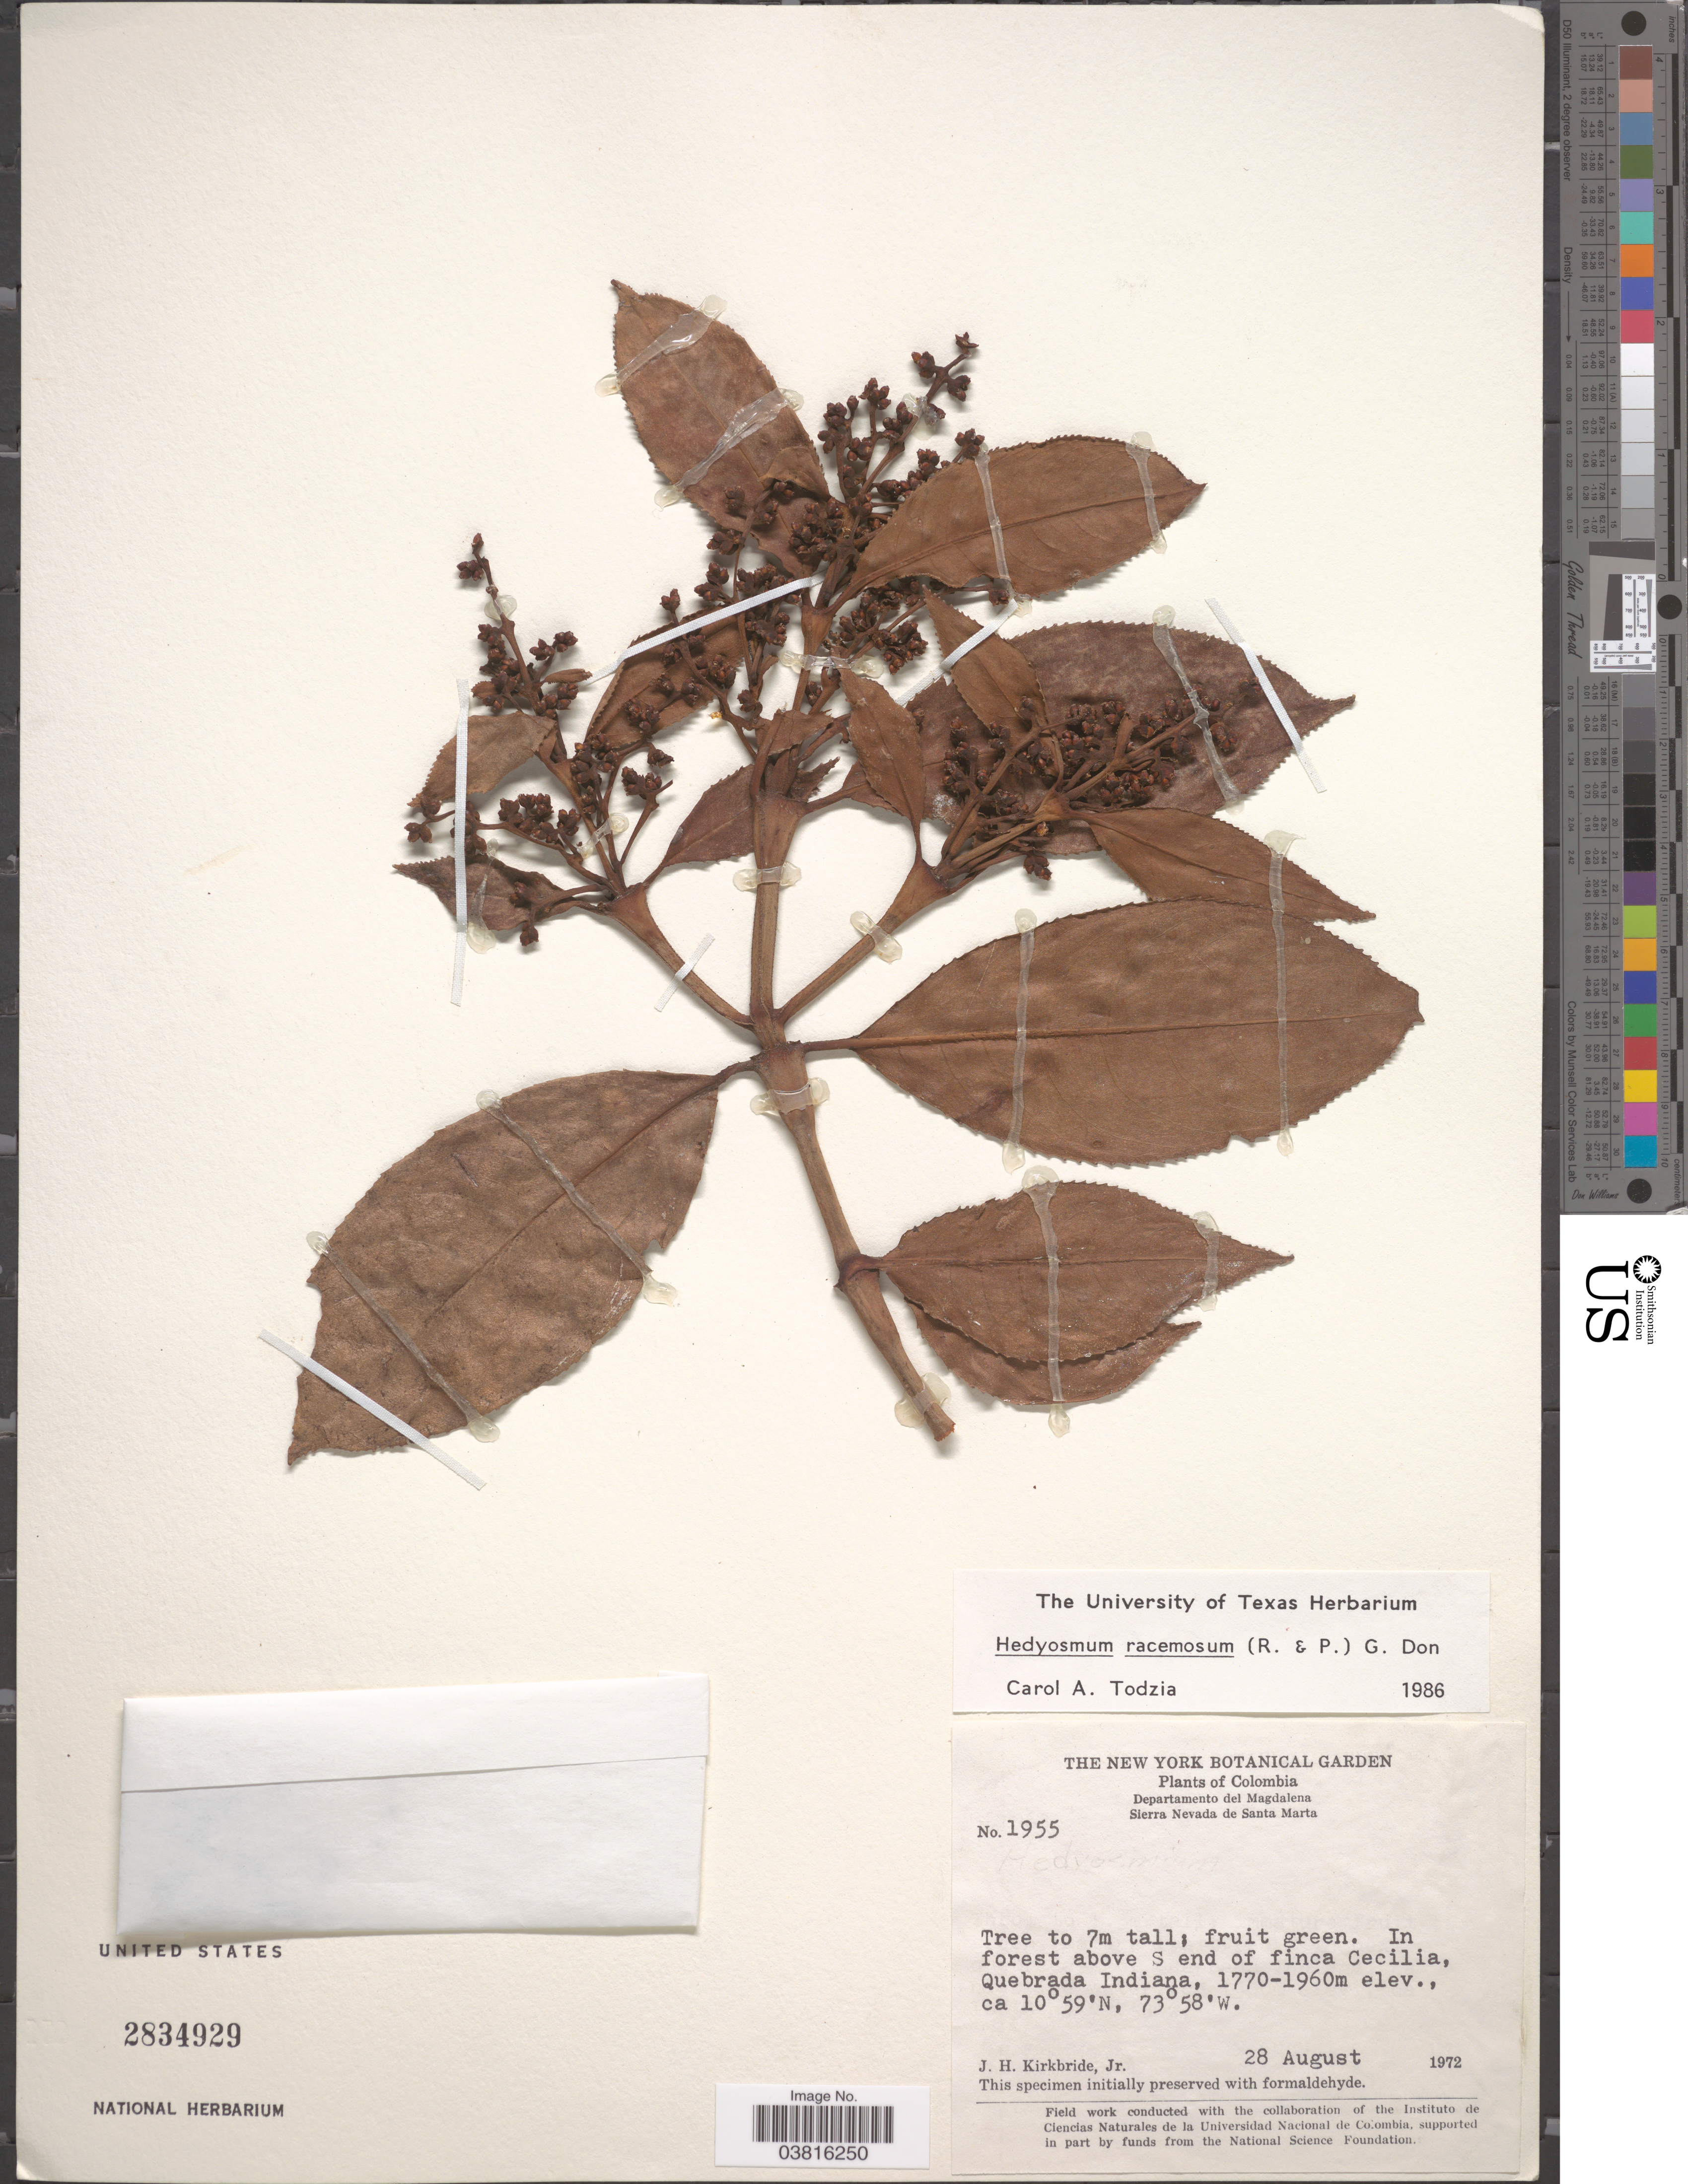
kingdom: Plantae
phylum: Tracheophyta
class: Magnoliopsida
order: Chloranthales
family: Chloranthaceae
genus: Hedyosmum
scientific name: Hedyosmum racemosum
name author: (Ruiz & Pav.) G. Don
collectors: J. H. Kirkbride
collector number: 1955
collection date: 1972-08-28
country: Colombia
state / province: Magdalena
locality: Departamento del Magdalena. Sierra Nevada de Santa Marta. In forest above S end of finca Cecilia, Quebrada Indiana.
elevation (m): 1770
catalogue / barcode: US 2834929